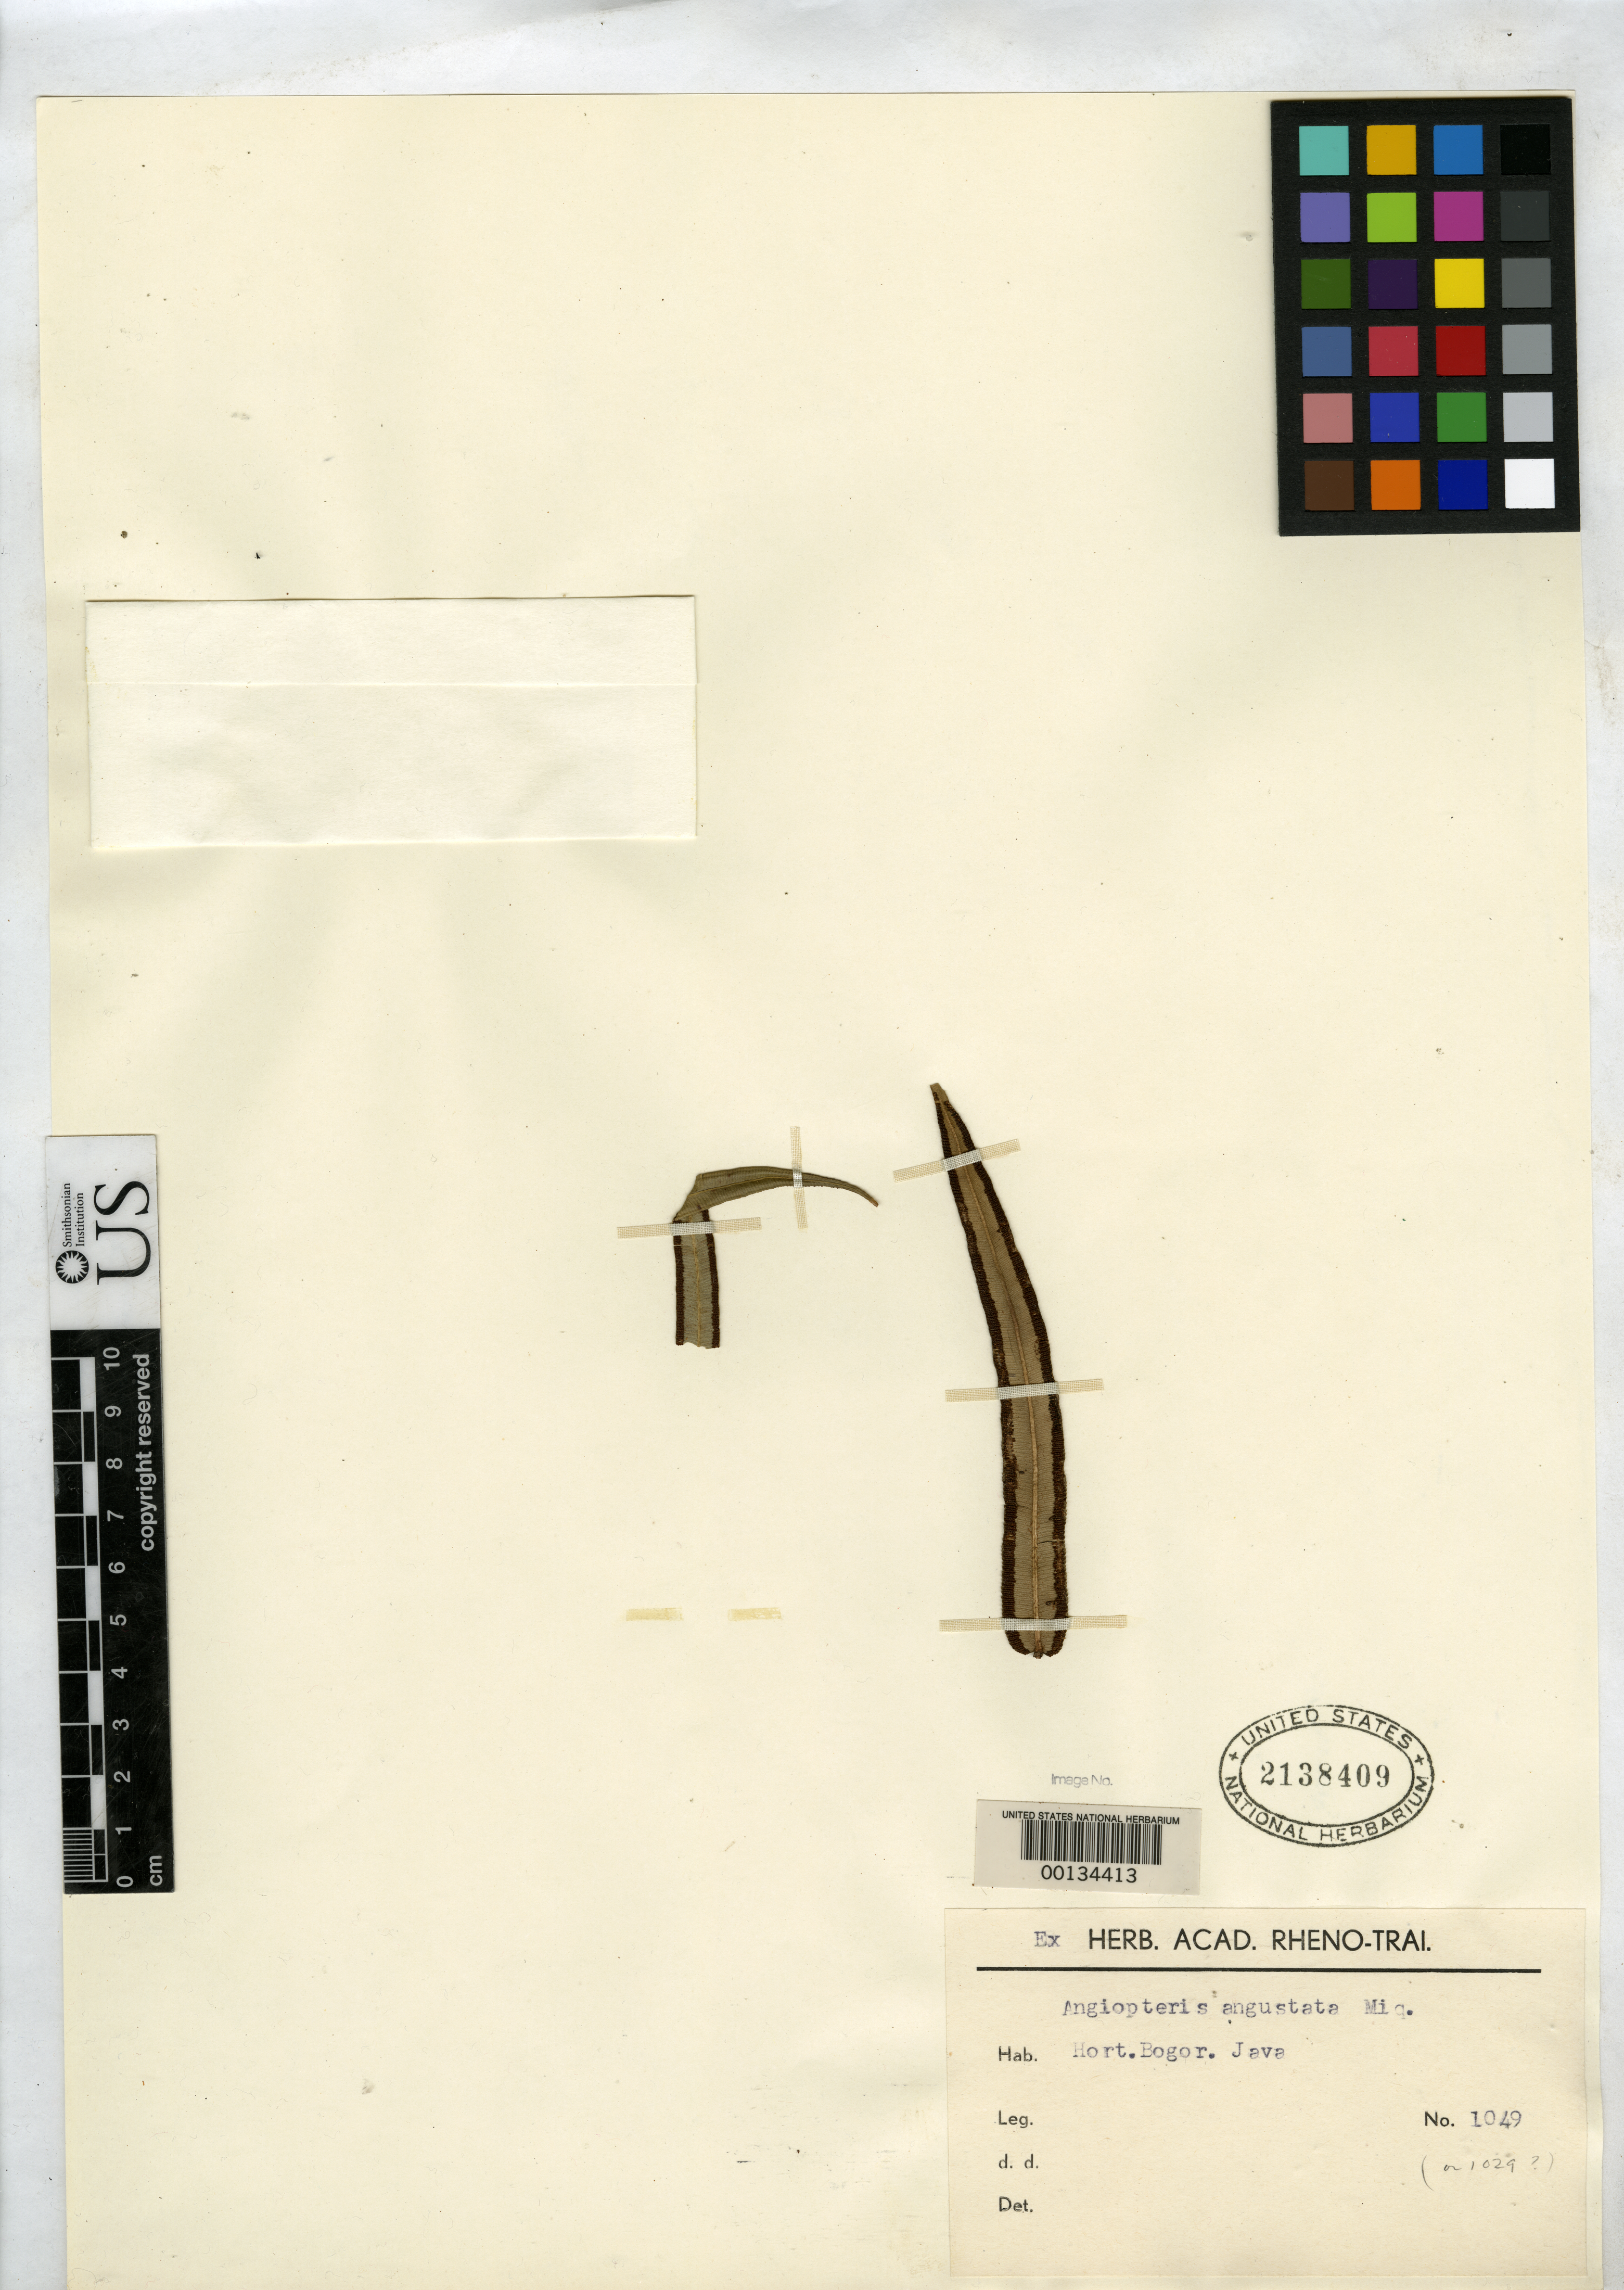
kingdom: Plantae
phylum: Tracheophyta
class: Polypodiopsida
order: Marattiales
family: Marattiaceae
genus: Angiopteris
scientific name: Angiopteris angustata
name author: Miq.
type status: Isotype Fragment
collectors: ex Hort. Bogor.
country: Indonesia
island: Java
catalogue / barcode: US 2138409